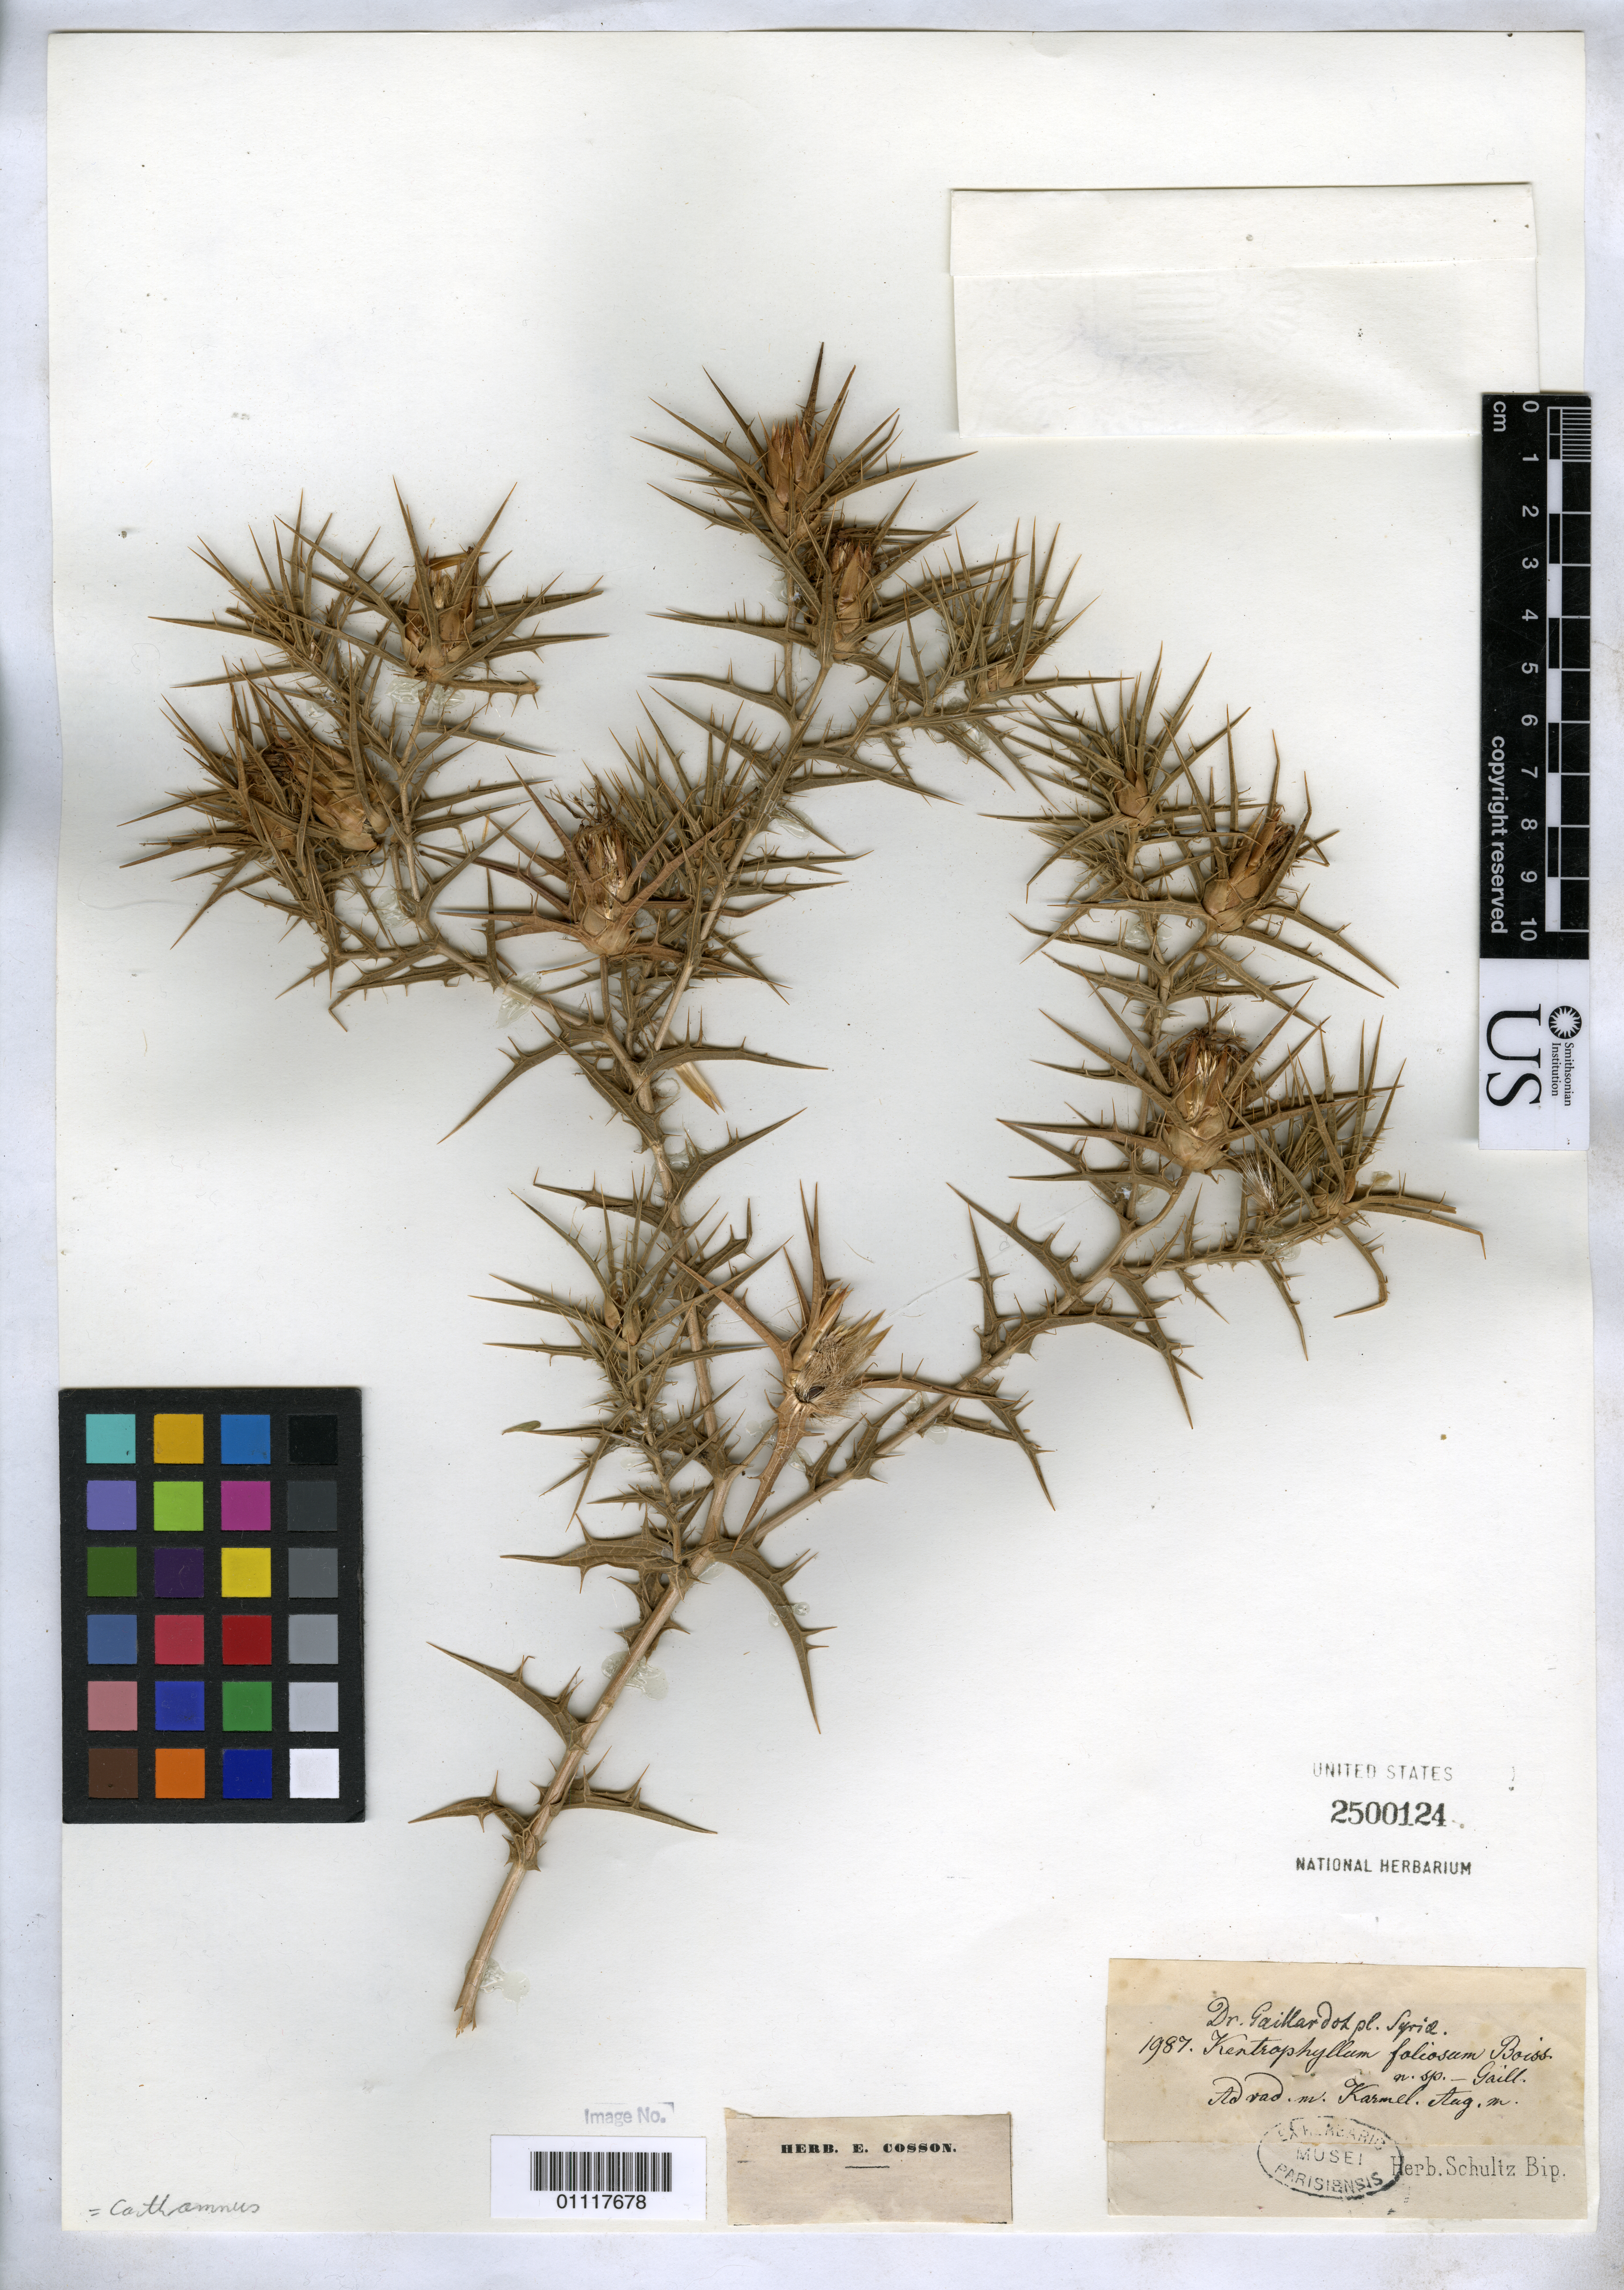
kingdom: Plantae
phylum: Tracheophyta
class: Magnoliopsida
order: Asterales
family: Asteraceae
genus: Carthamus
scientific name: Carthamus tenuis subsp. foliosus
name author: Hanelt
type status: Possible Type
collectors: C. Gaillardot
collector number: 1987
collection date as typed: Aug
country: Israel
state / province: Haifa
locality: Syria, Karmel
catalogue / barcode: US 2500124